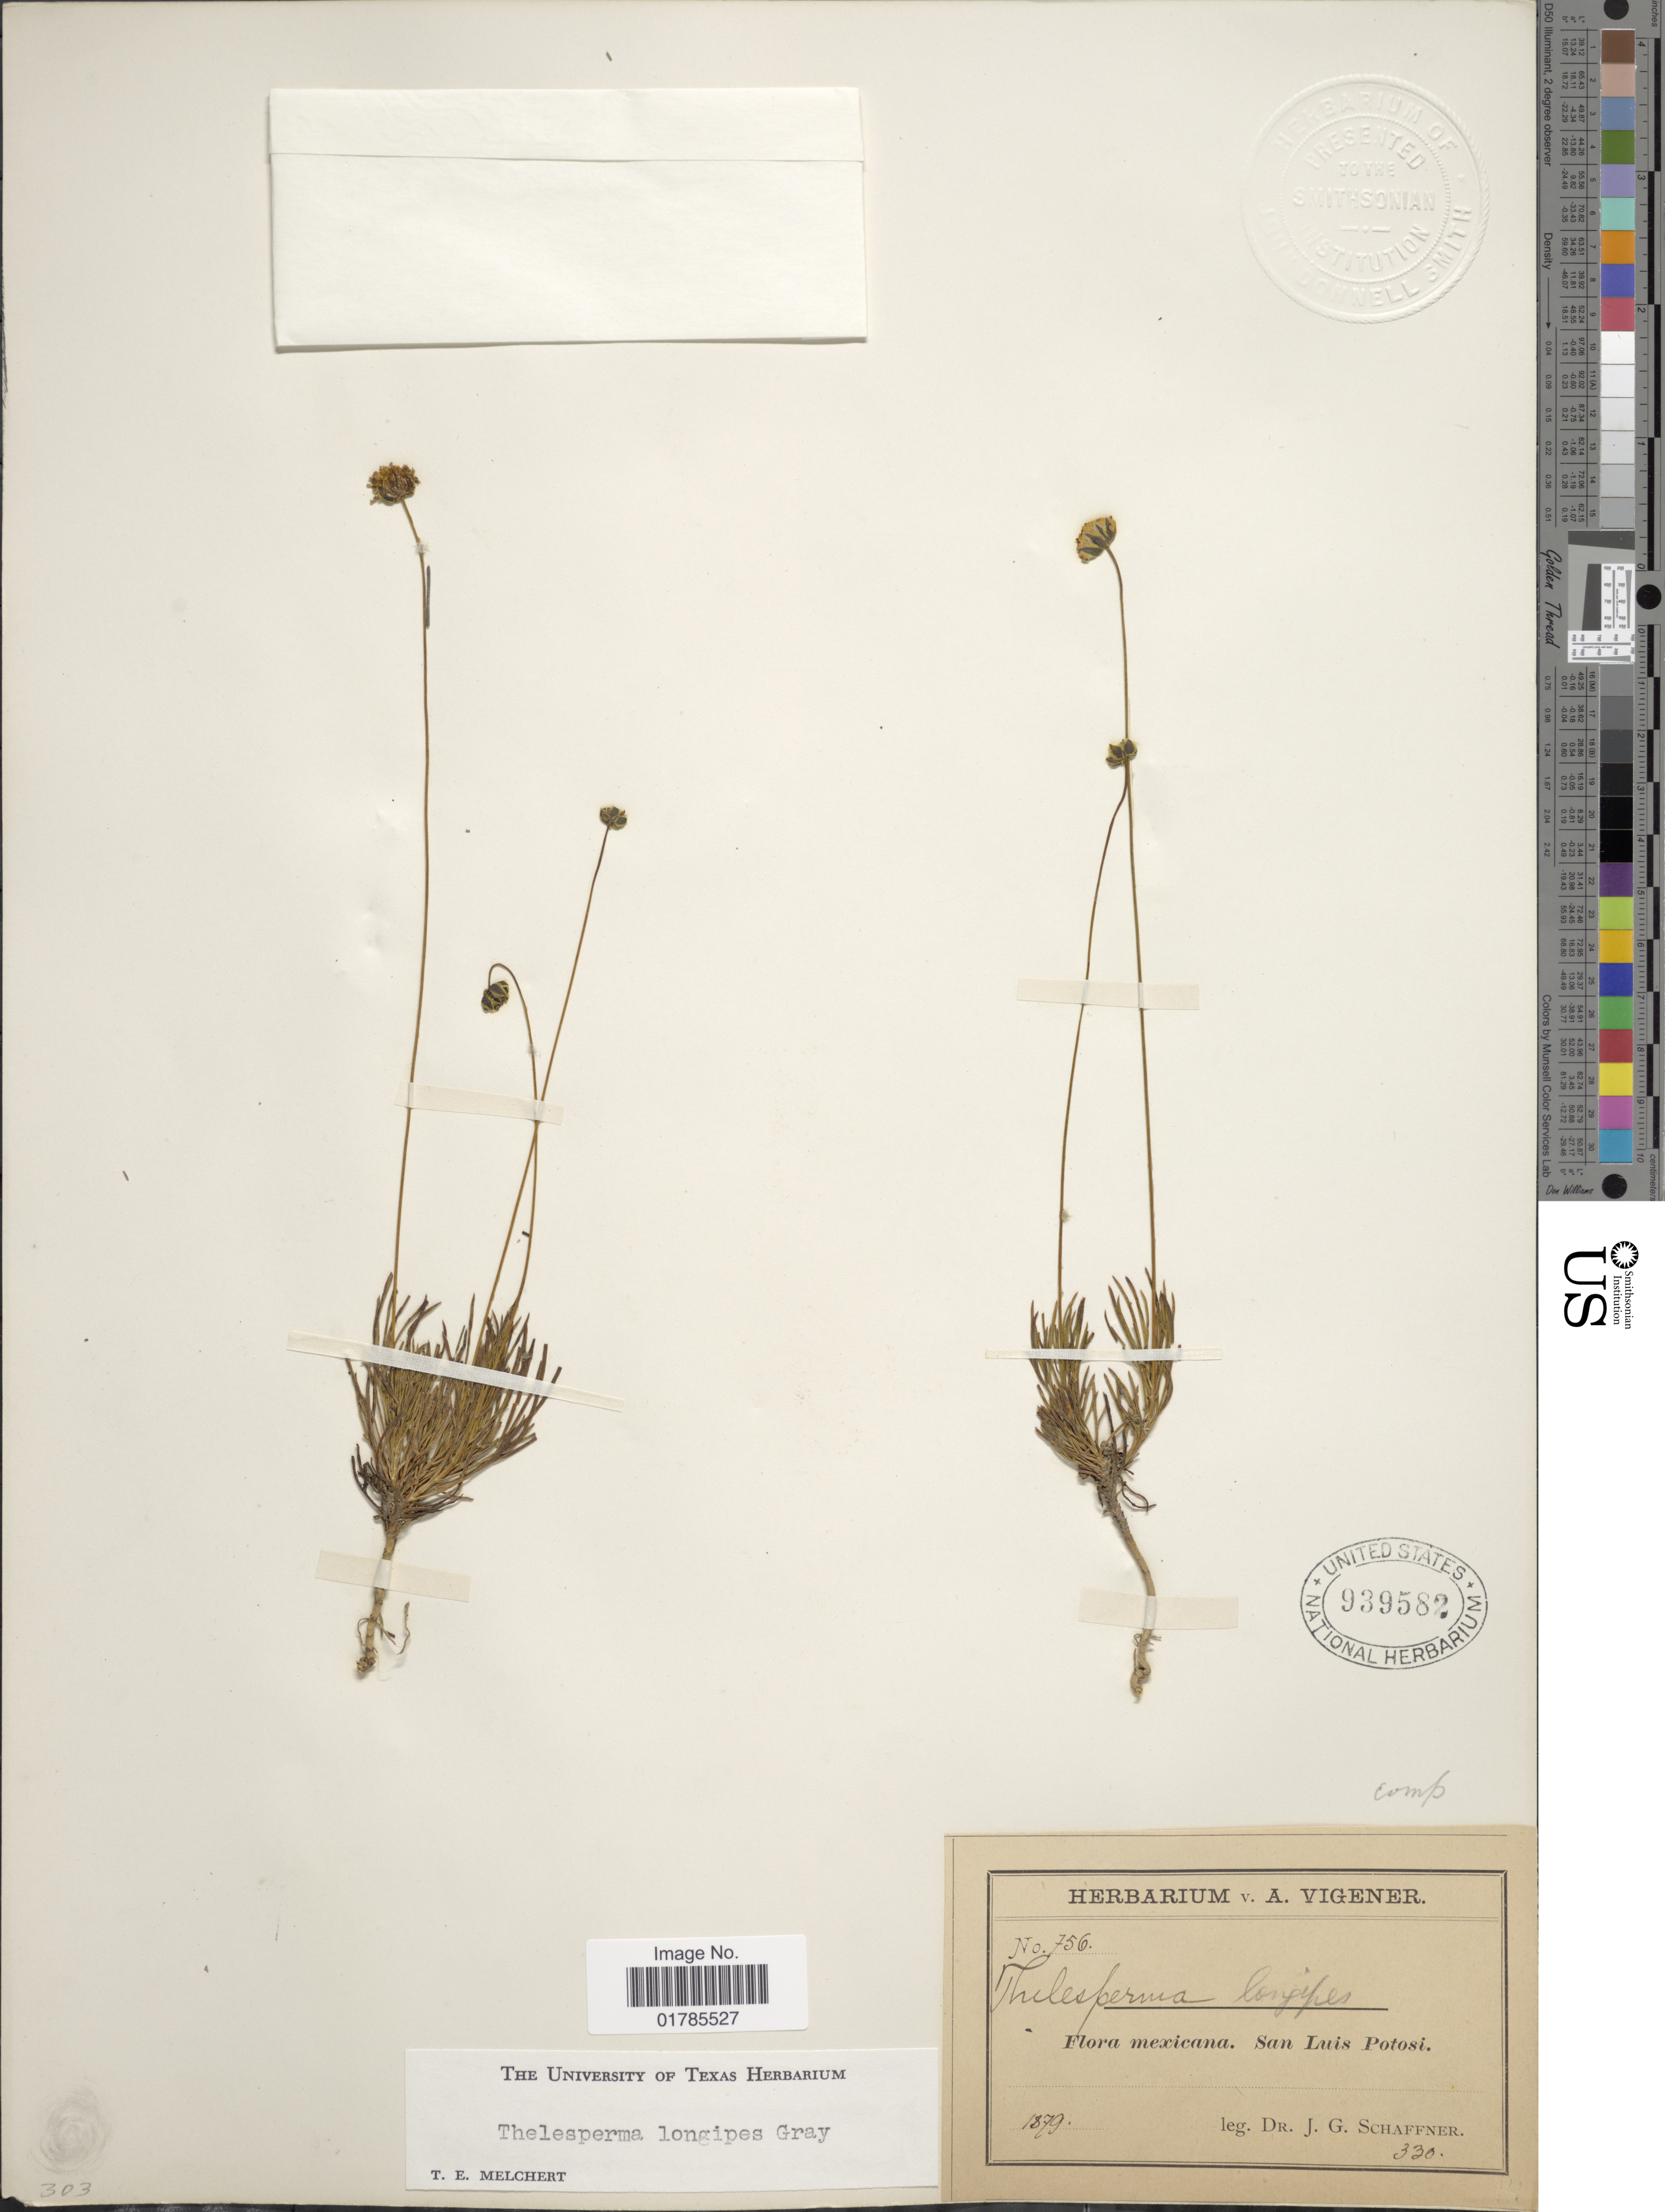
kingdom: Plantae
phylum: Tracheophyta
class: Magnoliopsida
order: Asterales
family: Asteraceae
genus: Thelesperma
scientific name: Thelesperma longipes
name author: A. Gray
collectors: J. G. Schaffner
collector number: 756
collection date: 1879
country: Mexico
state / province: San Luis Potosí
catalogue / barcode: US 939582